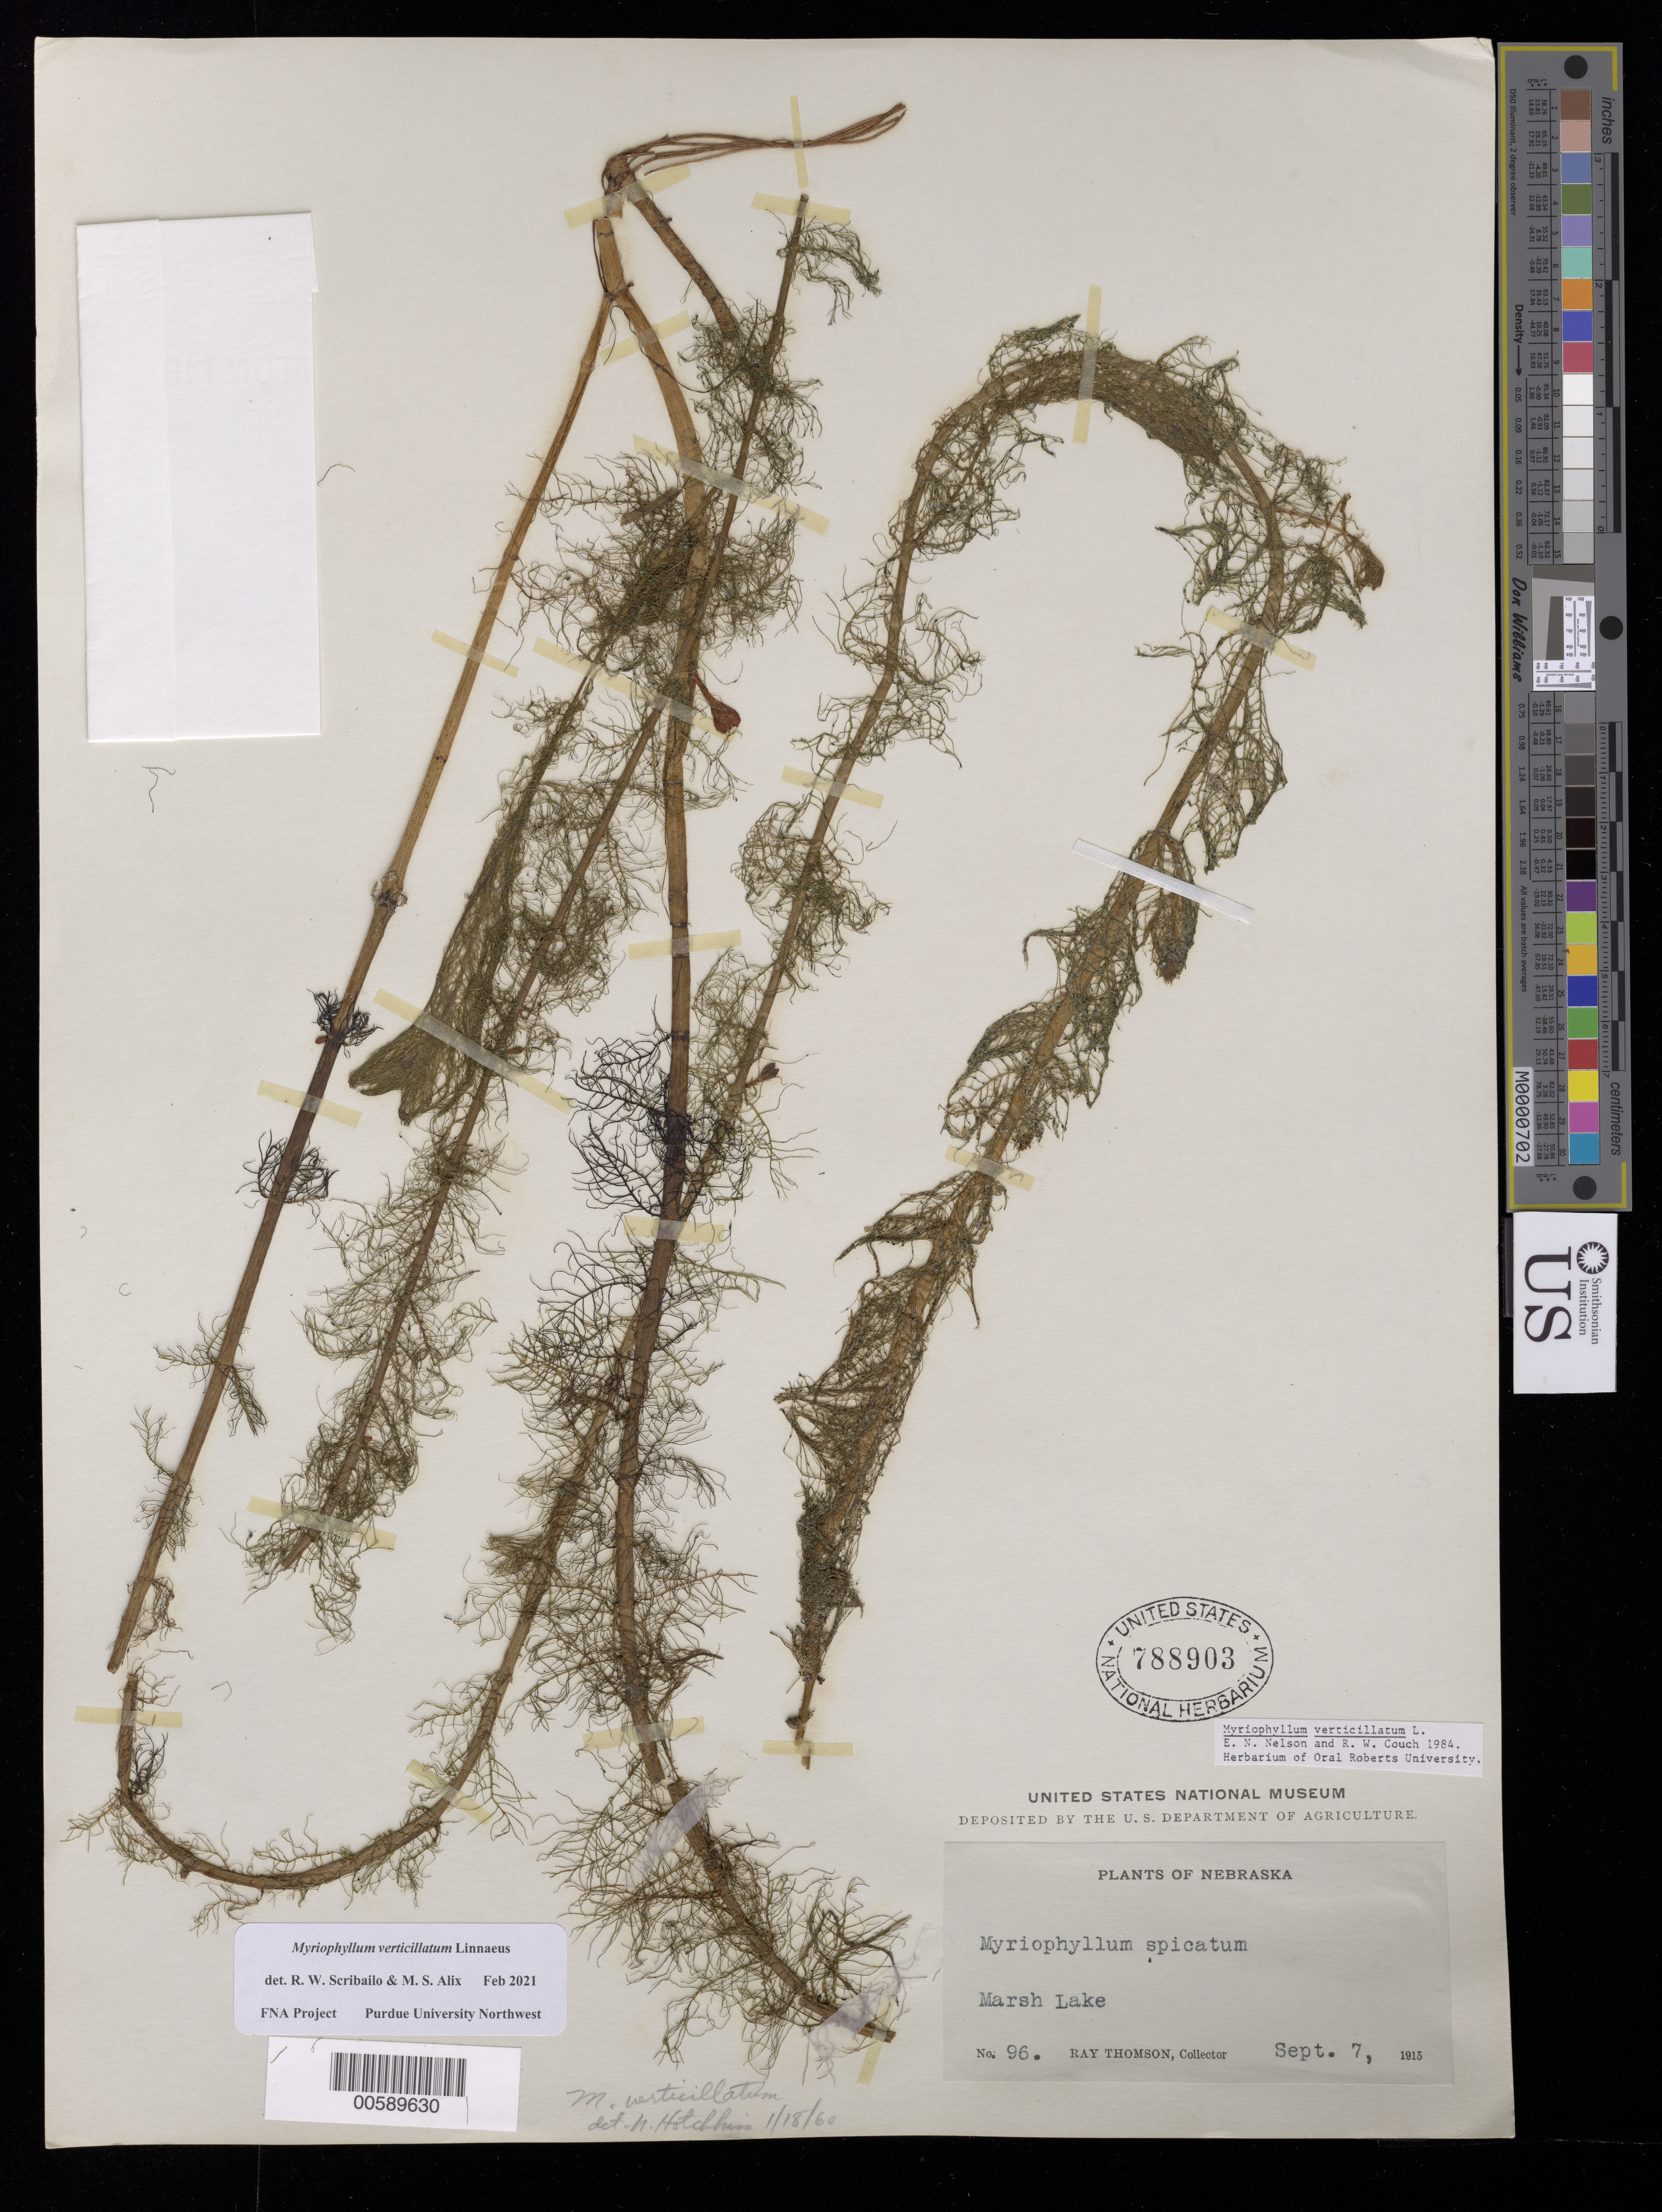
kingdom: Plantae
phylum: Tracheophyta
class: Magnoliopsida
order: Saxifragales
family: Haloragaceae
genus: Myriophyllum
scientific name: Myriophyllum verticillatum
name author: L.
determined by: Scribailo, R. W.; Alix, M. S.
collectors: R. Thomson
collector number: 96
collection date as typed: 07 Sep 1915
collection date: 1915-09-07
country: United States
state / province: Nebraska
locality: Marsh Lake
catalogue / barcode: US 788903